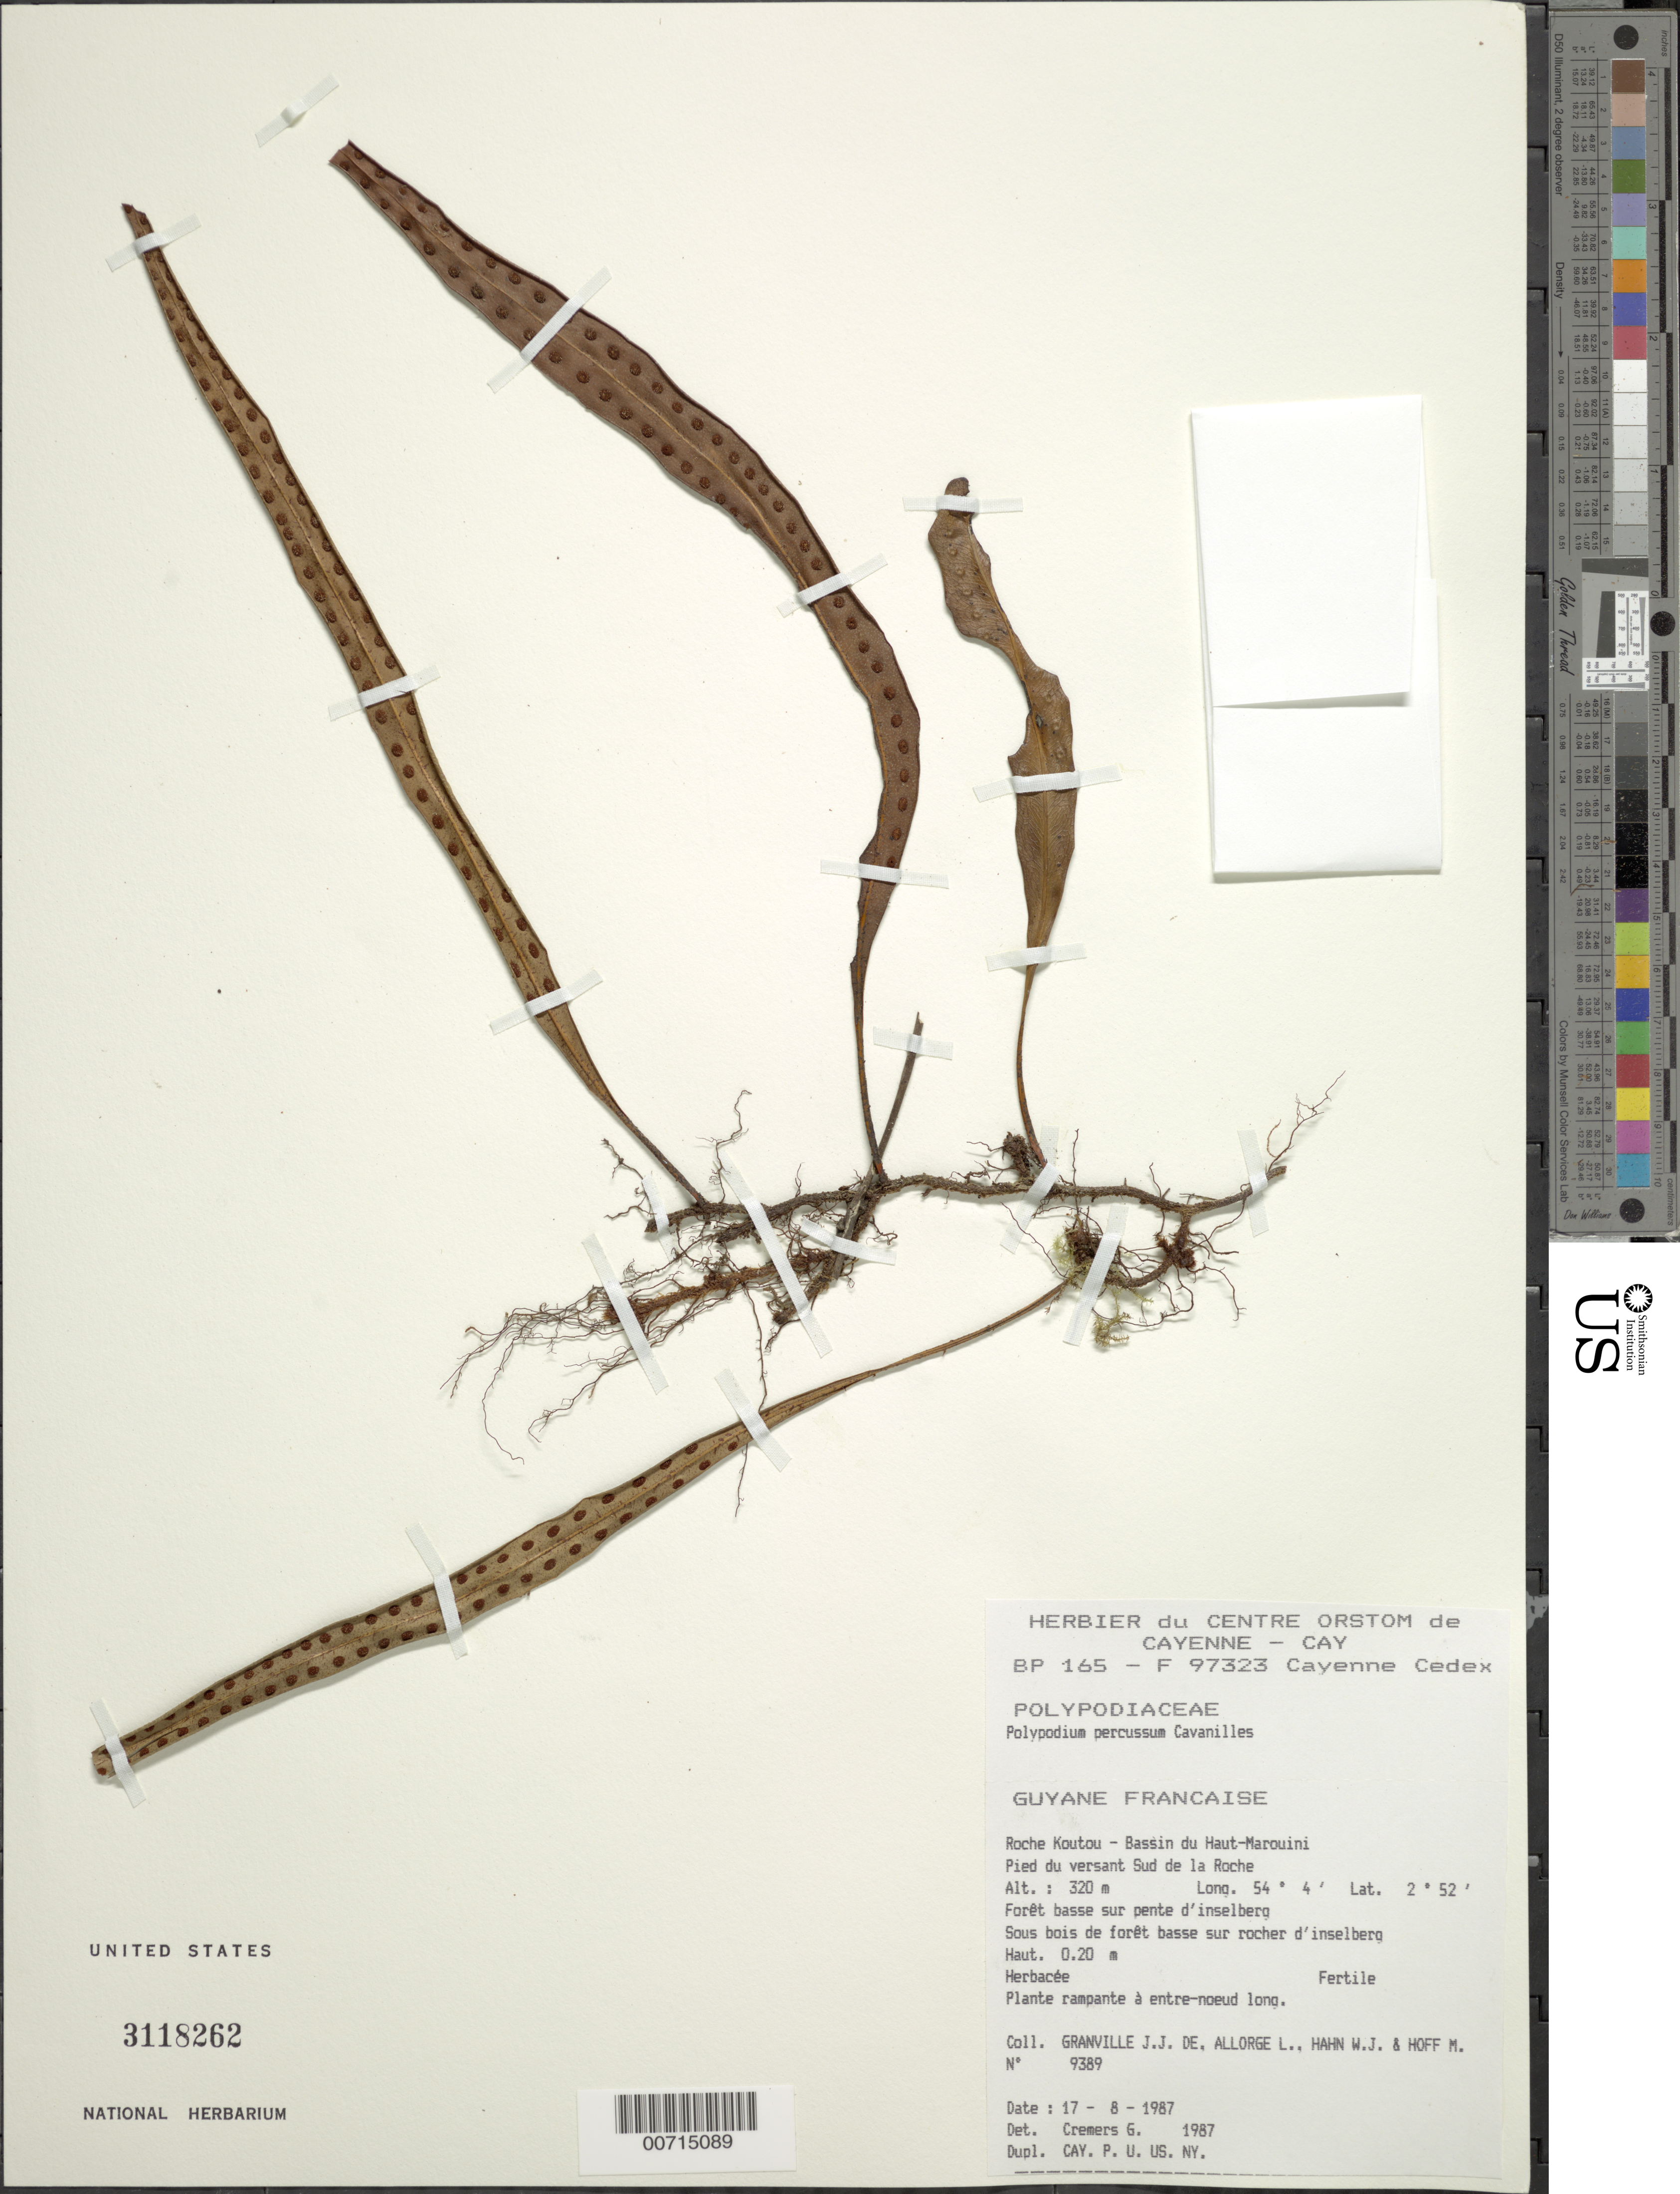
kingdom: Plantae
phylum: Tracheophyta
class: Polypodiopsida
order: Polypodiales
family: Polypodiaceae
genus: Microgramma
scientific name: Microgramma percussa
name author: (Cav.) de la Sota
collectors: J.-J. de Granville, L. Allorge, W. J. Hahn & M. Hoff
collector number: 9389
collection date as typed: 17-Aug-87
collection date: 1987-08-17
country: French Guiana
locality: Roche Koutou, Bassin du Haut-Marouini, Pied du versant Sud de la Roche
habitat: Forêt basse sur pente d'inselberg, sous bois de forêt basse sur rocher d'inselberg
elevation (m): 320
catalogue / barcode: US 3118262